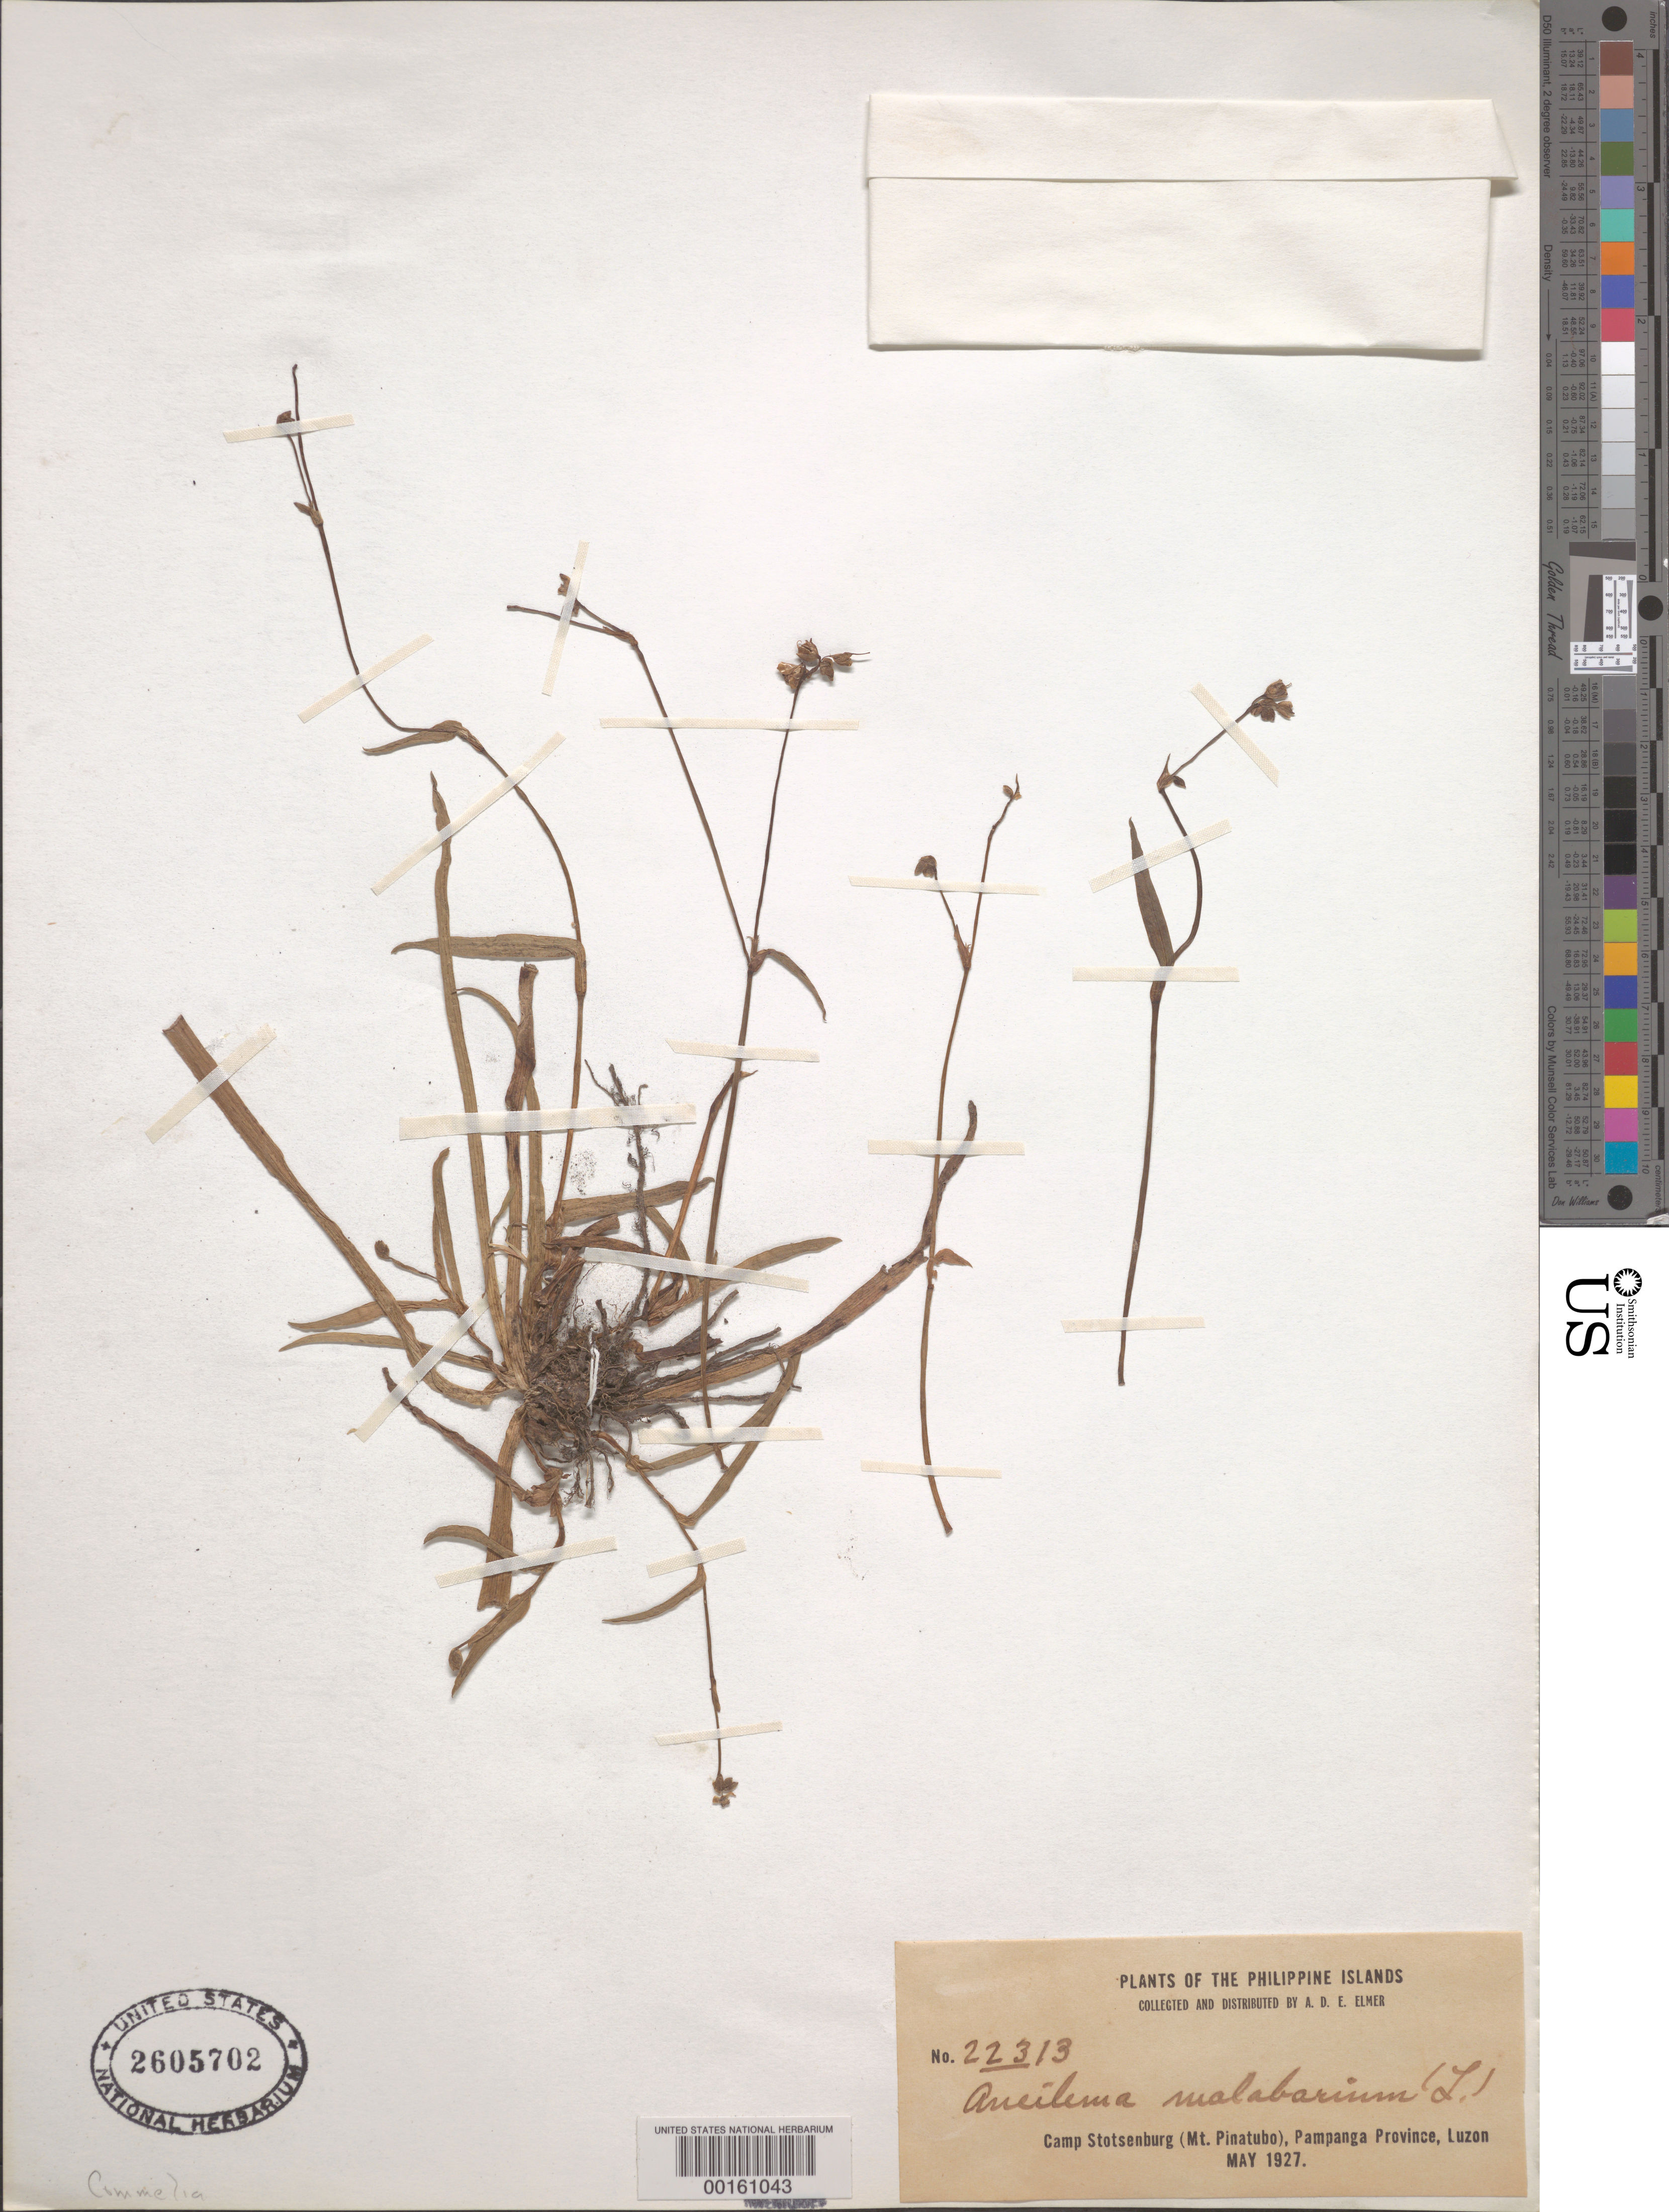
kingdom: Plantae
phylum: Tracheophyta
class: Liliopsida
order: Commelinales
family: Commelinaceae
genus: Murdannia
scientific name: Murdannia nudiflora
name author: (L.) Brenan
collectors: A. D. E. Elmer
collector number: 22313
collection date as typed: May 1927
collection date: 1927-05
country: Philippines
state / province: Central Luzon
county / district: Pampanga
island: Luzon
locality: Mt. pinatubo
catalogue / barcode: US 2605702